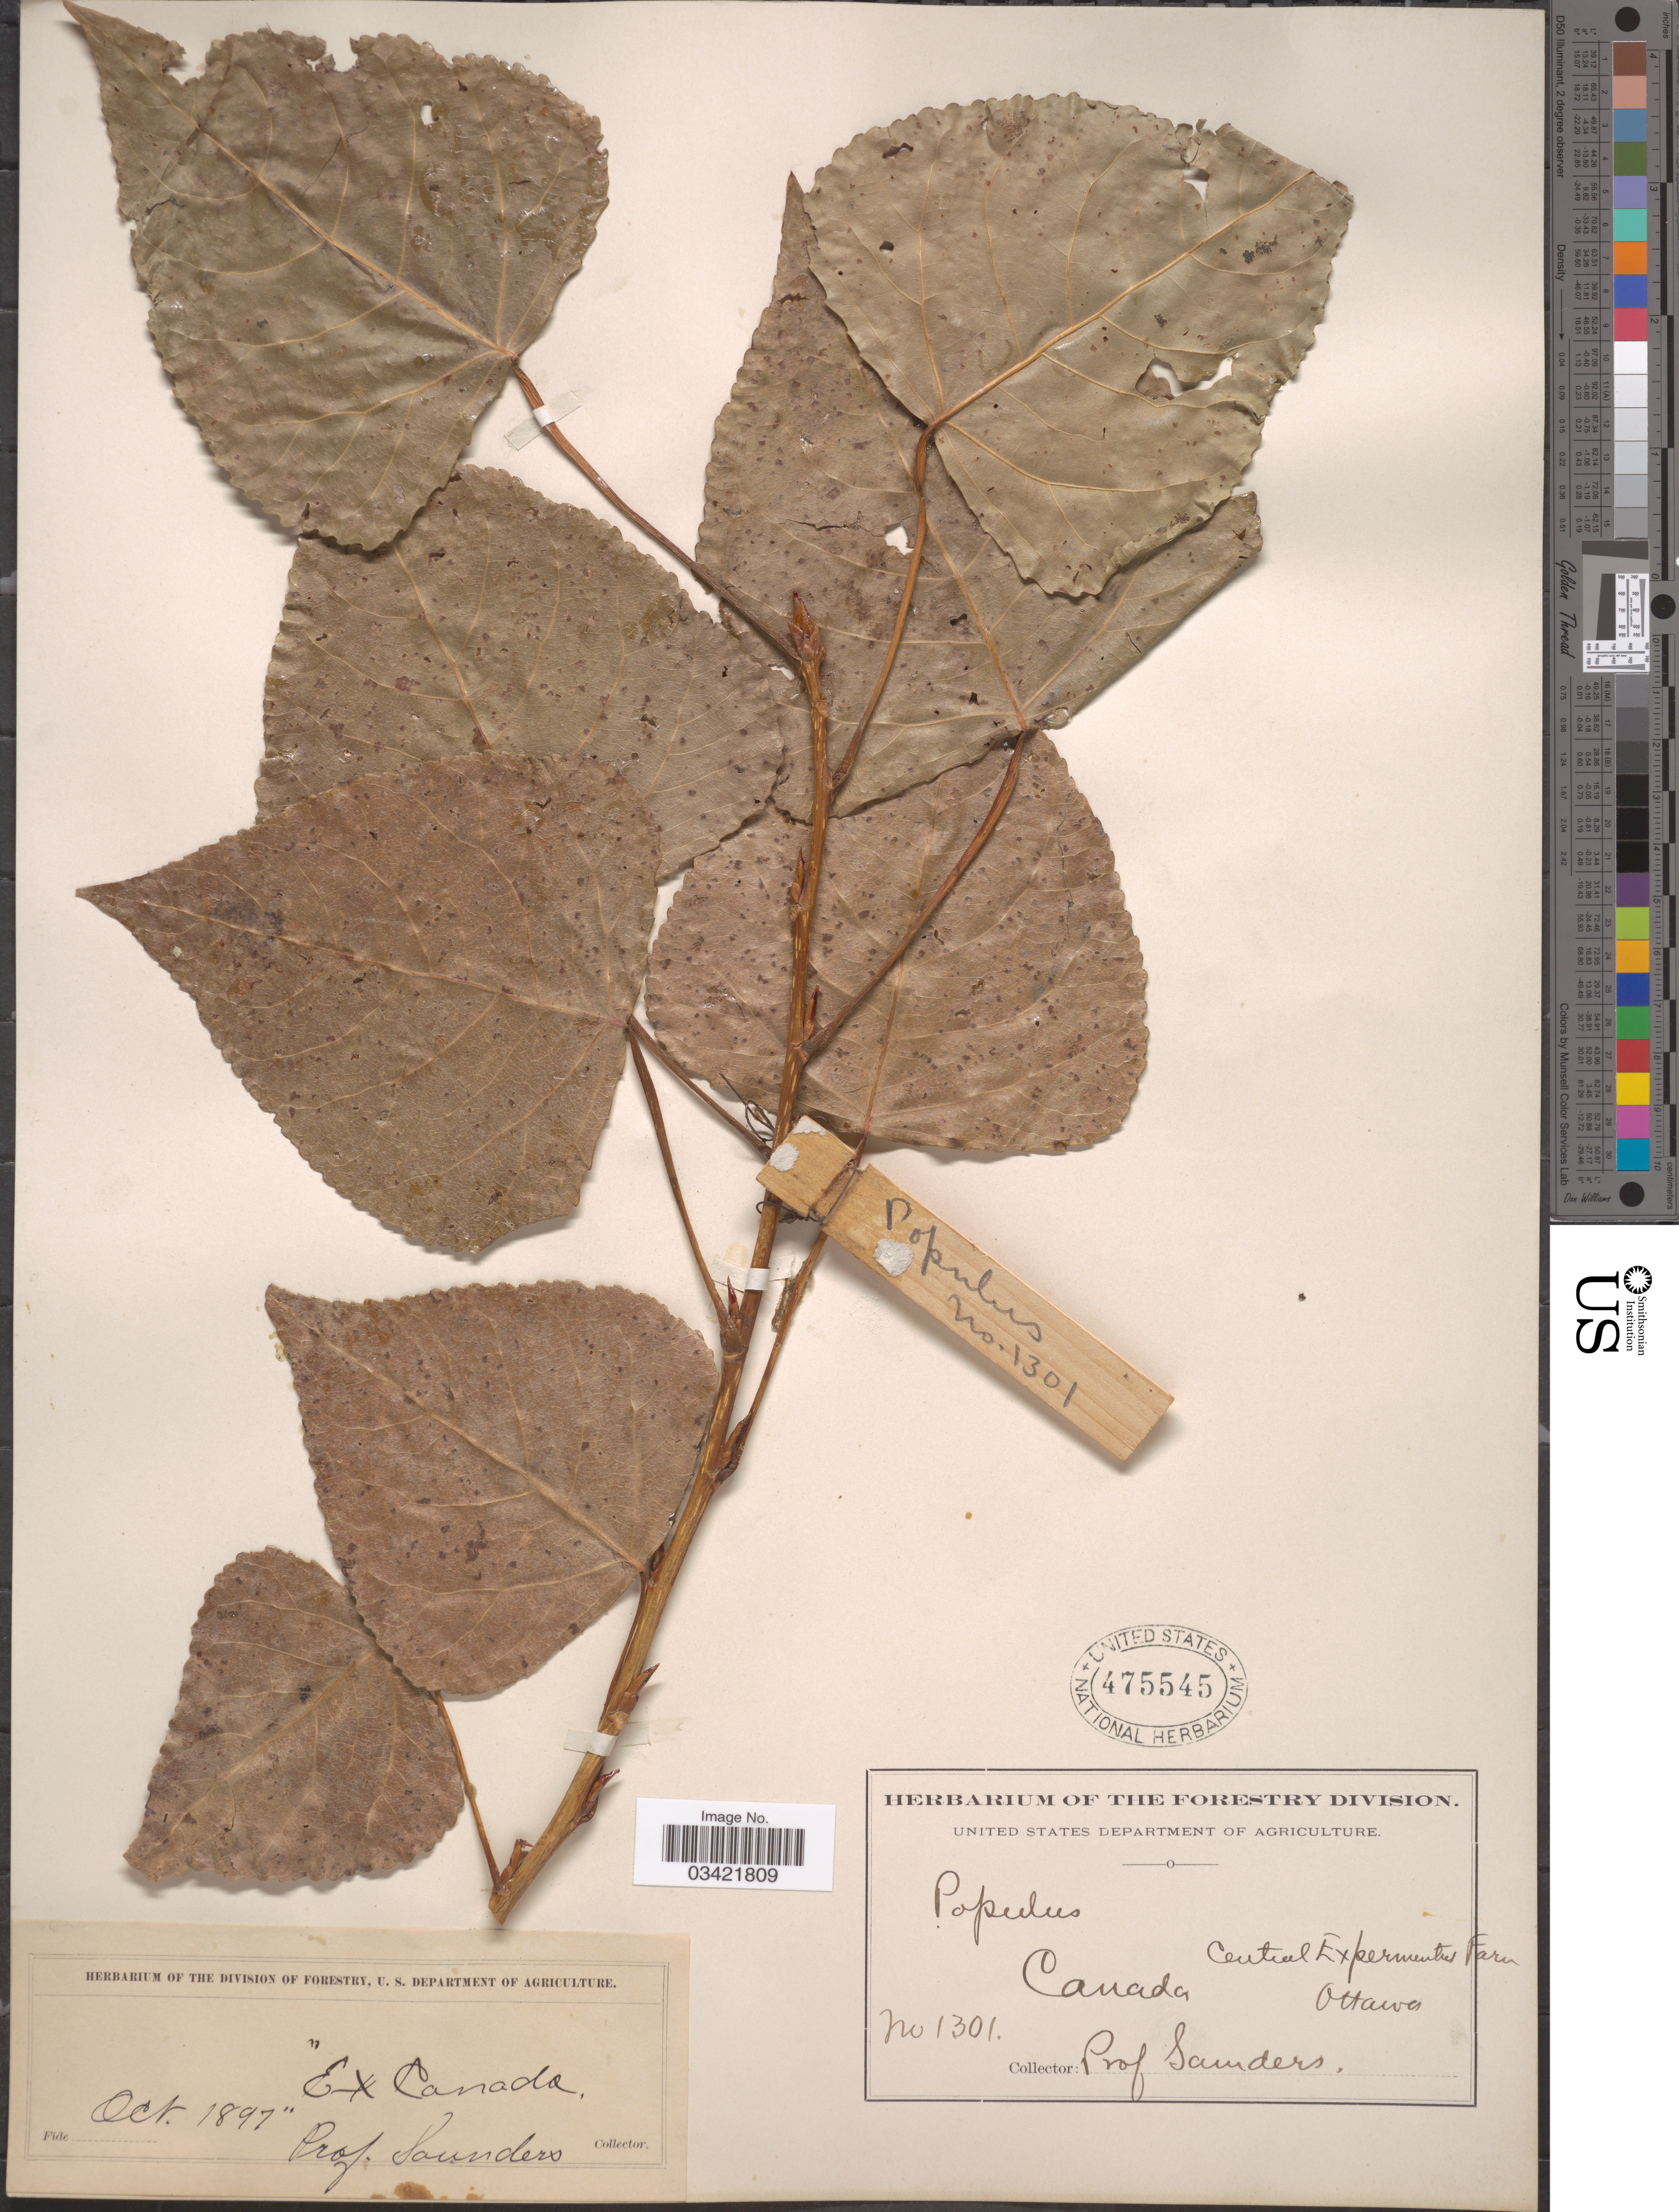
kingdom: Plantae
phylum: Tracheophyta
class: Magnoliopsida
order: Malpighiales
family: Salicaceae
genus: Populus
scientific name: Populus deltoides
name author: W. Bartram ex Marshall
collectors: Sanders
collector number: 1301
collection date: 1897-10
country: Canada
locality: Central Experimental Farm Ottawa.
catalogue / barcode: US 475545